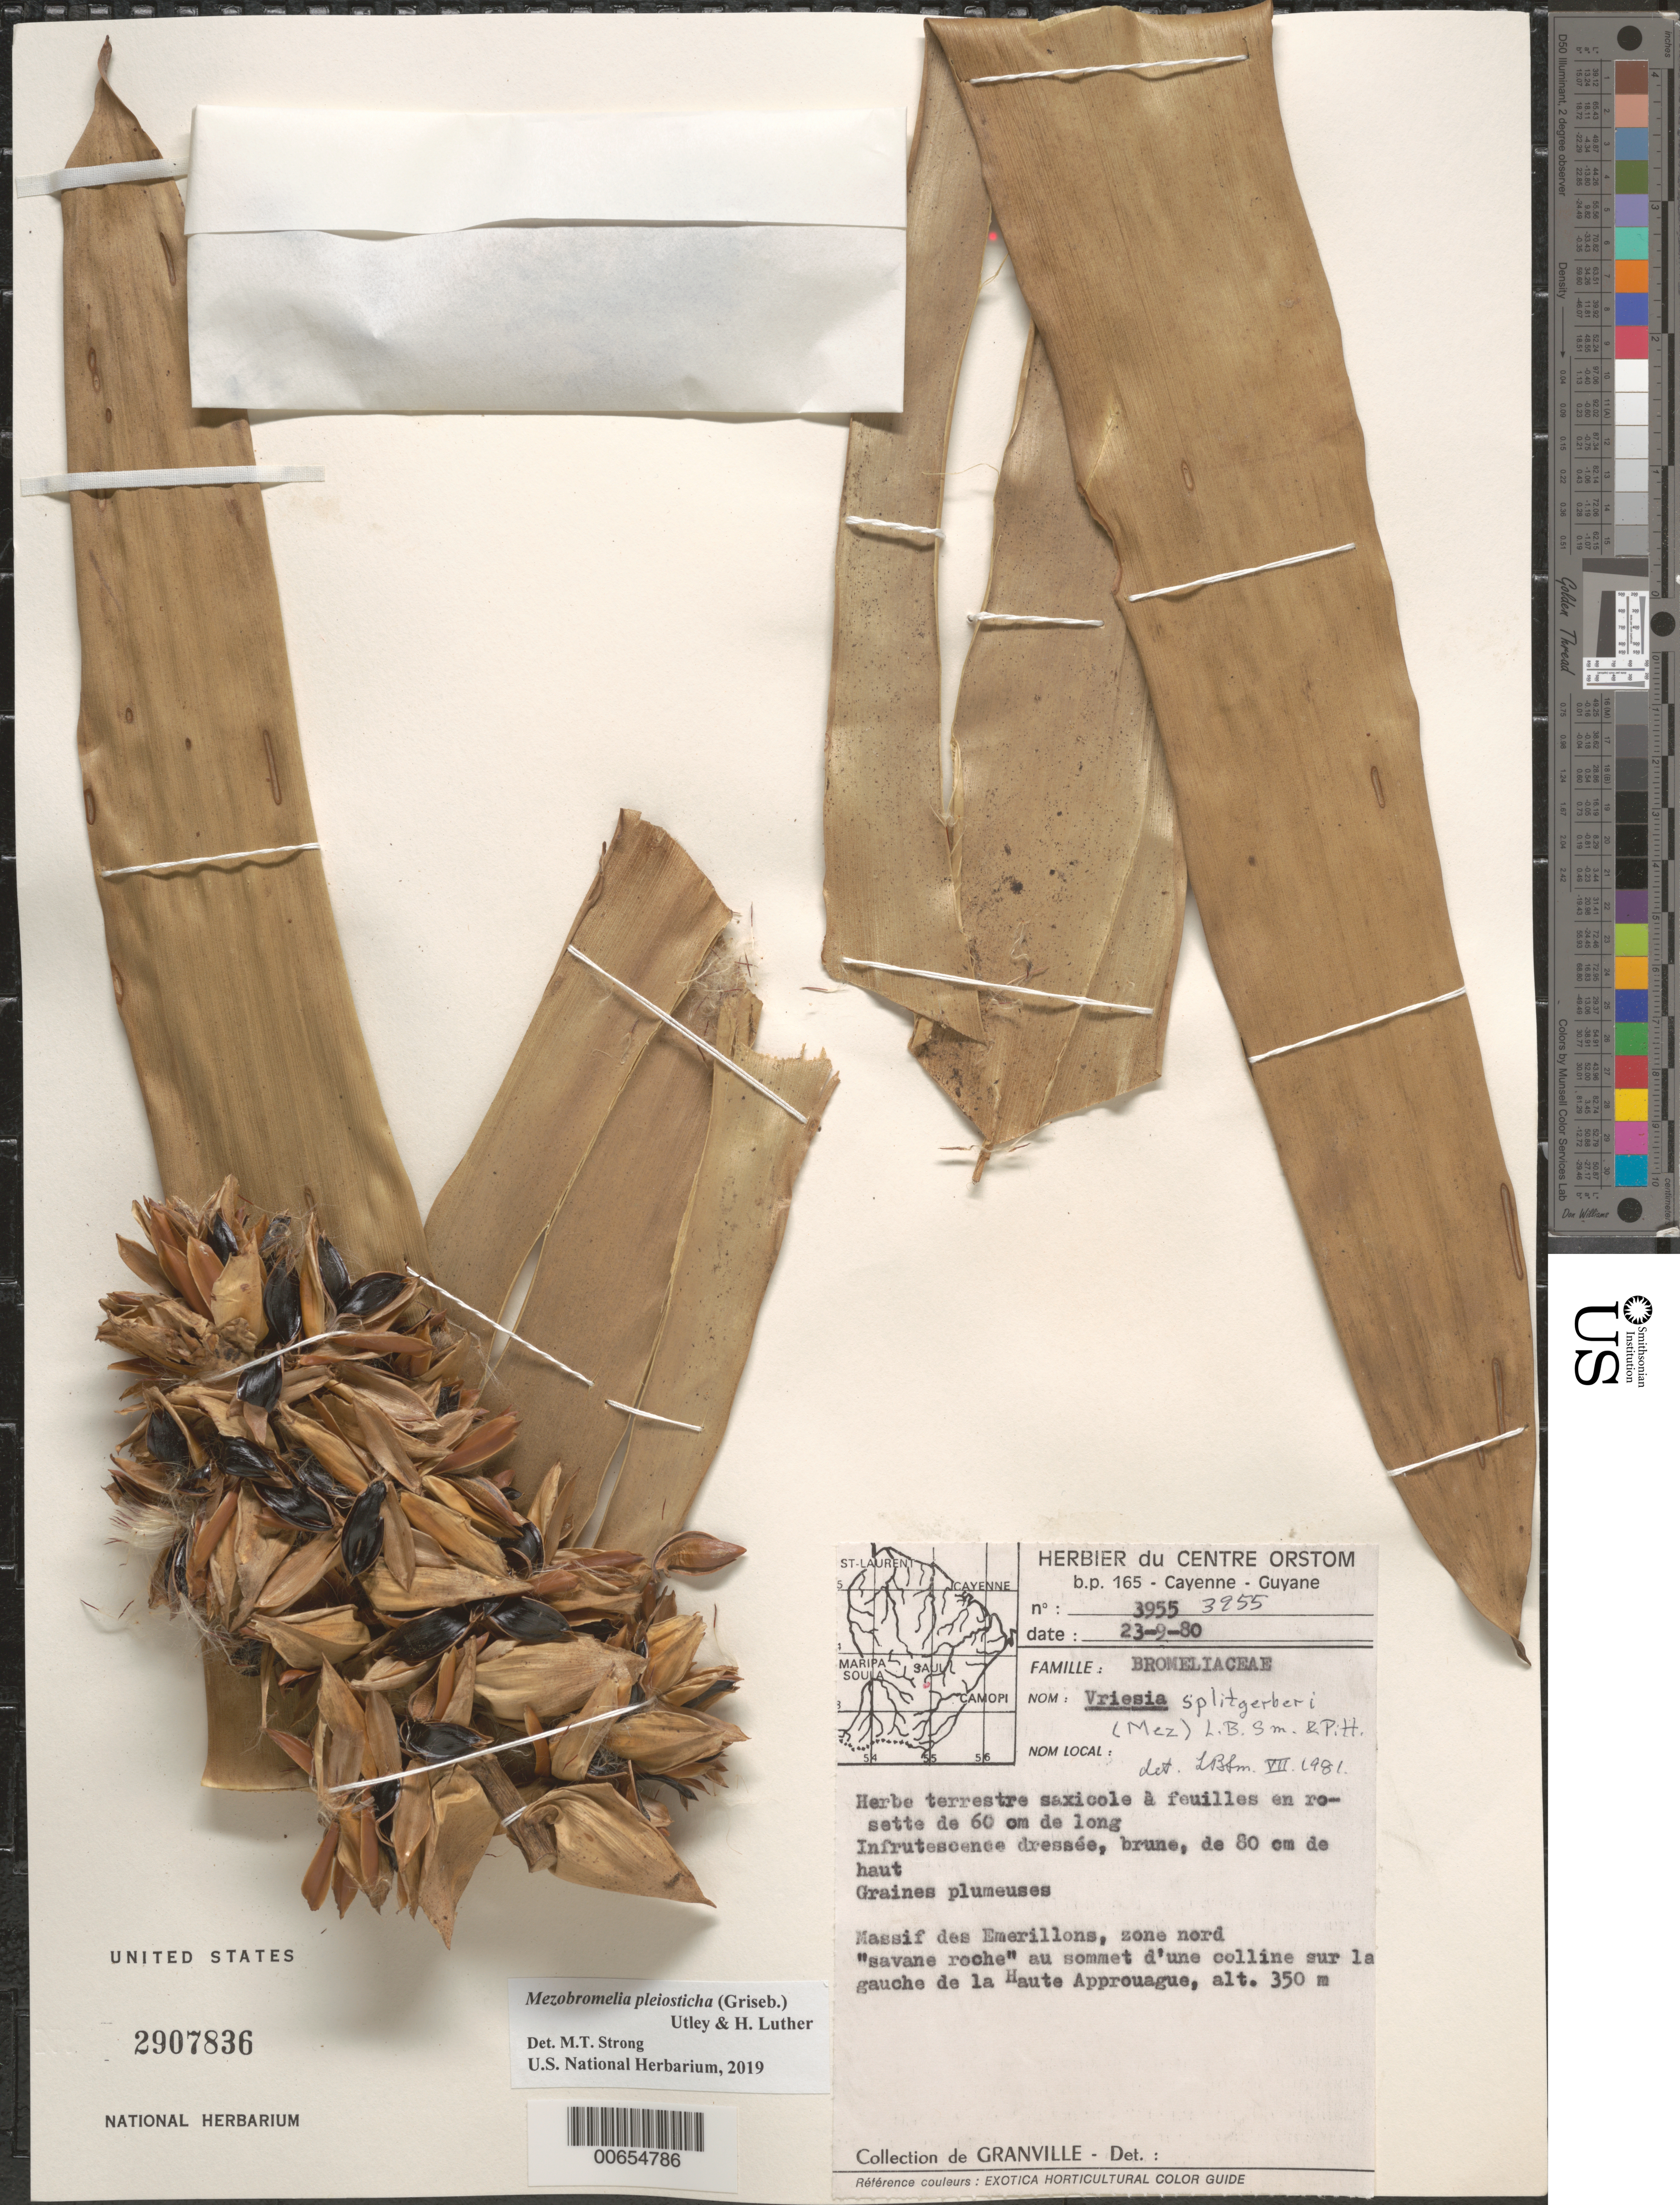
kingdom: Plantae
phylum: Tracheophyta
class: Liliopsida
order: Poales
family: Bromeliaceae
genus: Mezobromelia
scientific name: Mezobromelia pleiosticha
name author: (Griseb.) Utley & H. Luther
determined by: Strong, Mark T., (BOT), Smithsonian Institution - National Museum of Natural History (UNITED STATES)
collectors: J.-J. de Granville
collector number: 3955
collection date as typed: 23-Sep-80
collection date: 1980-09-23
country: French Guiana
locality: Émerillon Massif, zone nord, Haute Approuague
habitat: Savanna rock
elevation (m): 350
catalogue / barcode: US 2907836